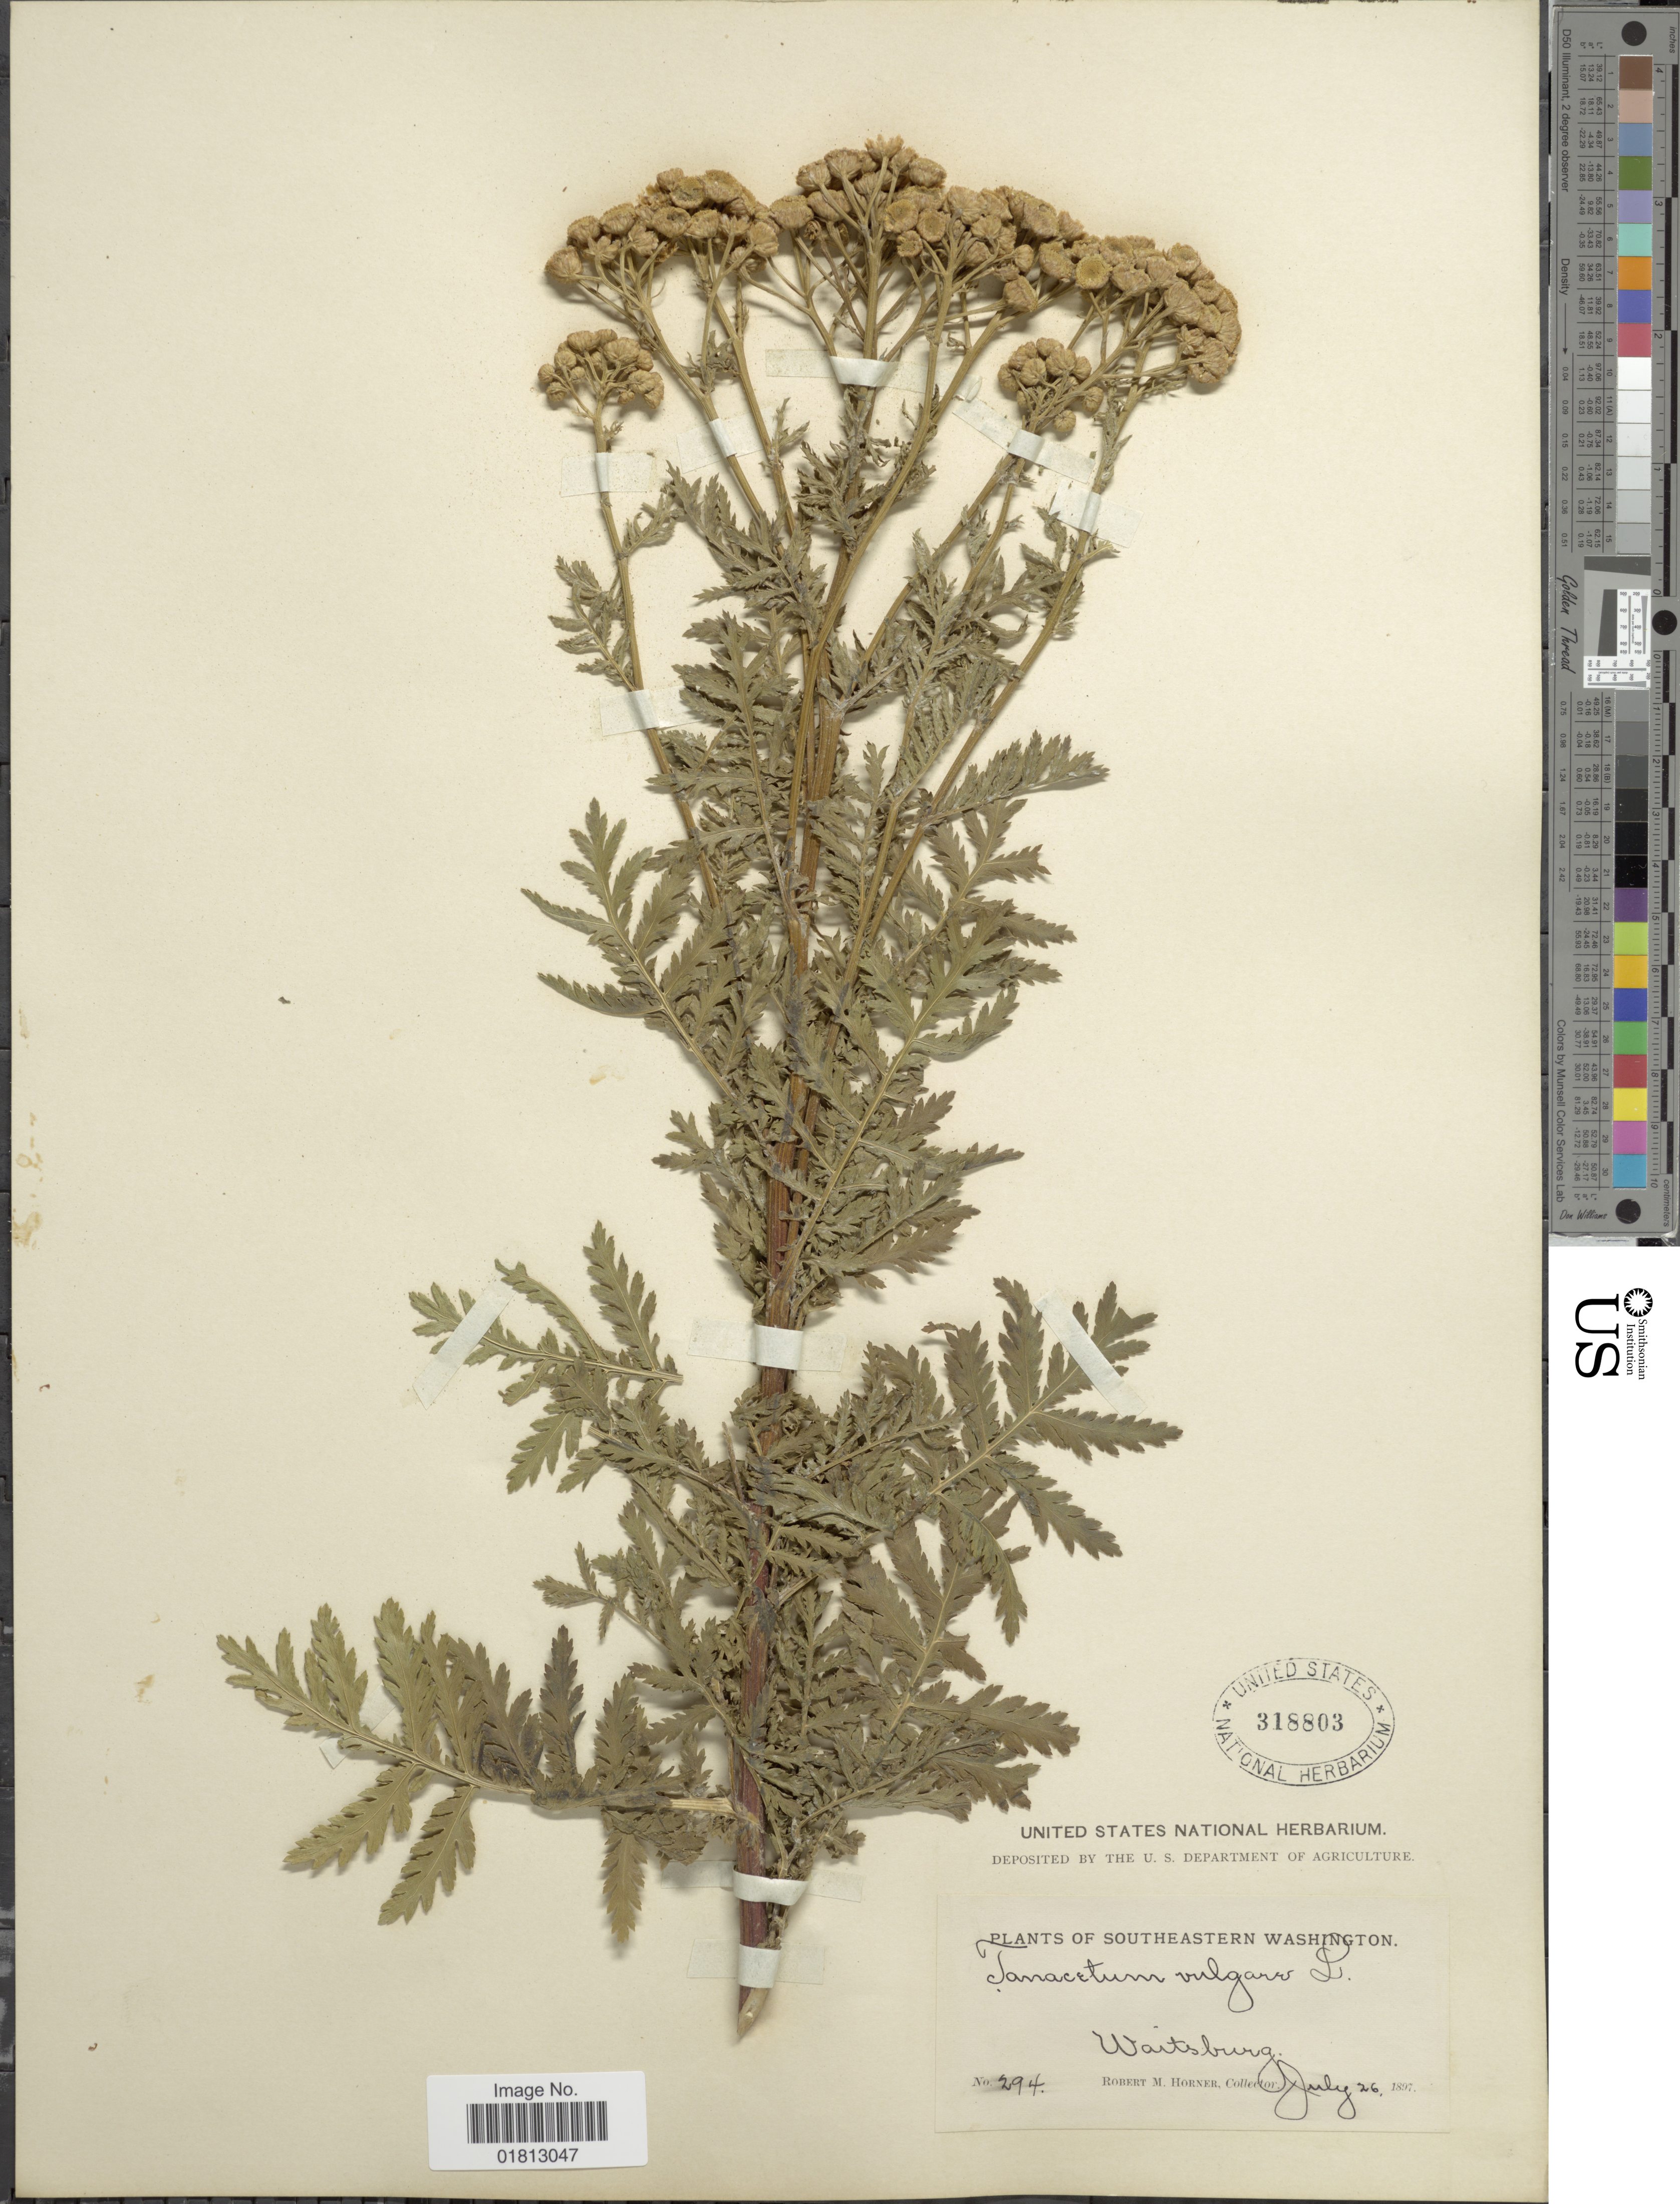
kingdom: Plantae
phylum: Tracheophyta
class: Magnoliopsida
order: Asterales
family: Asteraceae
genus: Tanacetum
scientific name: Tanacetum vulgare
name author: L.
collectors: R. Horner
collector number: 294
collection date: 1897-07-26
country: United States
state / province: Washington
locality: Southeastern Washington. Waitsburg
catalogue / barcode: US 318803